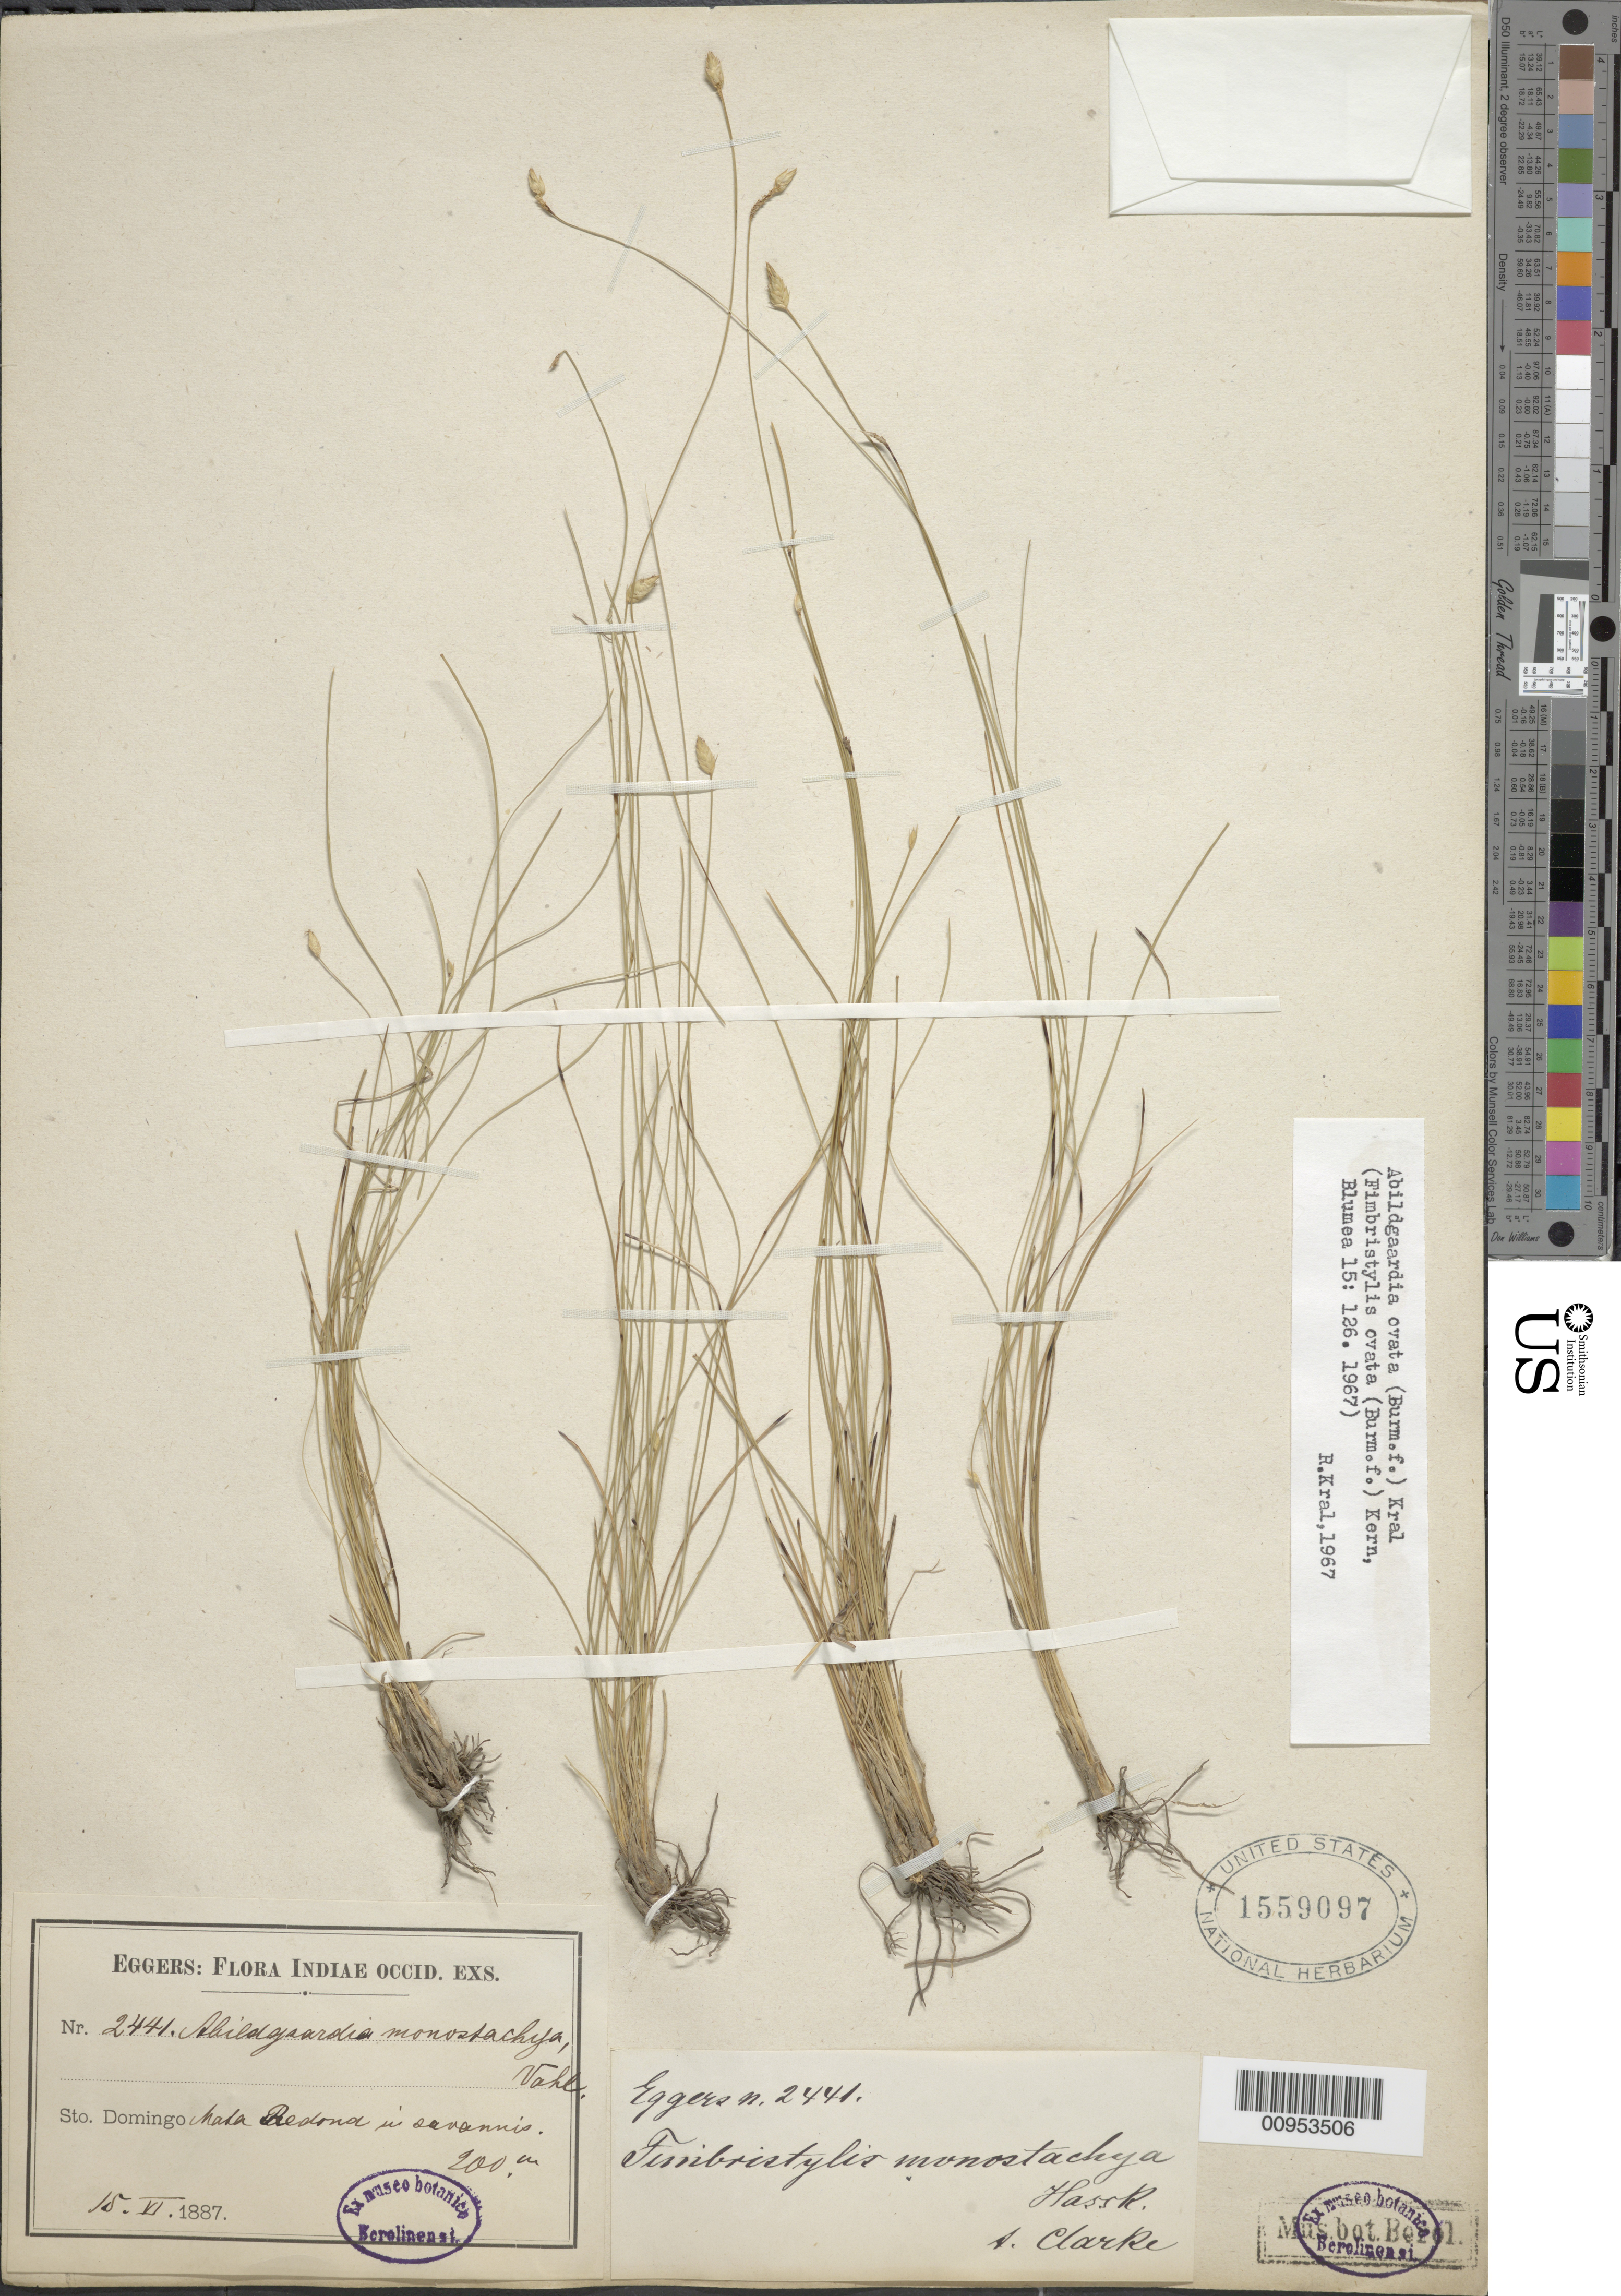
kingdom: Plantae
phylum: Tracheophyta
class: Liliopsida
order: Poales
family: Cyperaceae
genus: Abildgaardia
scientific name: Abildgaardia ovata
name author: (Burm. f.) Kral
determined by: Kral, Robert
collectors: H. F. A. von Eggers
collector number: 2441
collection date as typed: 15 Jun 1887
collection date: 1887-06-15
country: Dominican Republic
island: Hispaniola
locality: "Mata" Redonda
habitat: In savannis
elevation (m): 200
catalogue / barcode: US 1559097